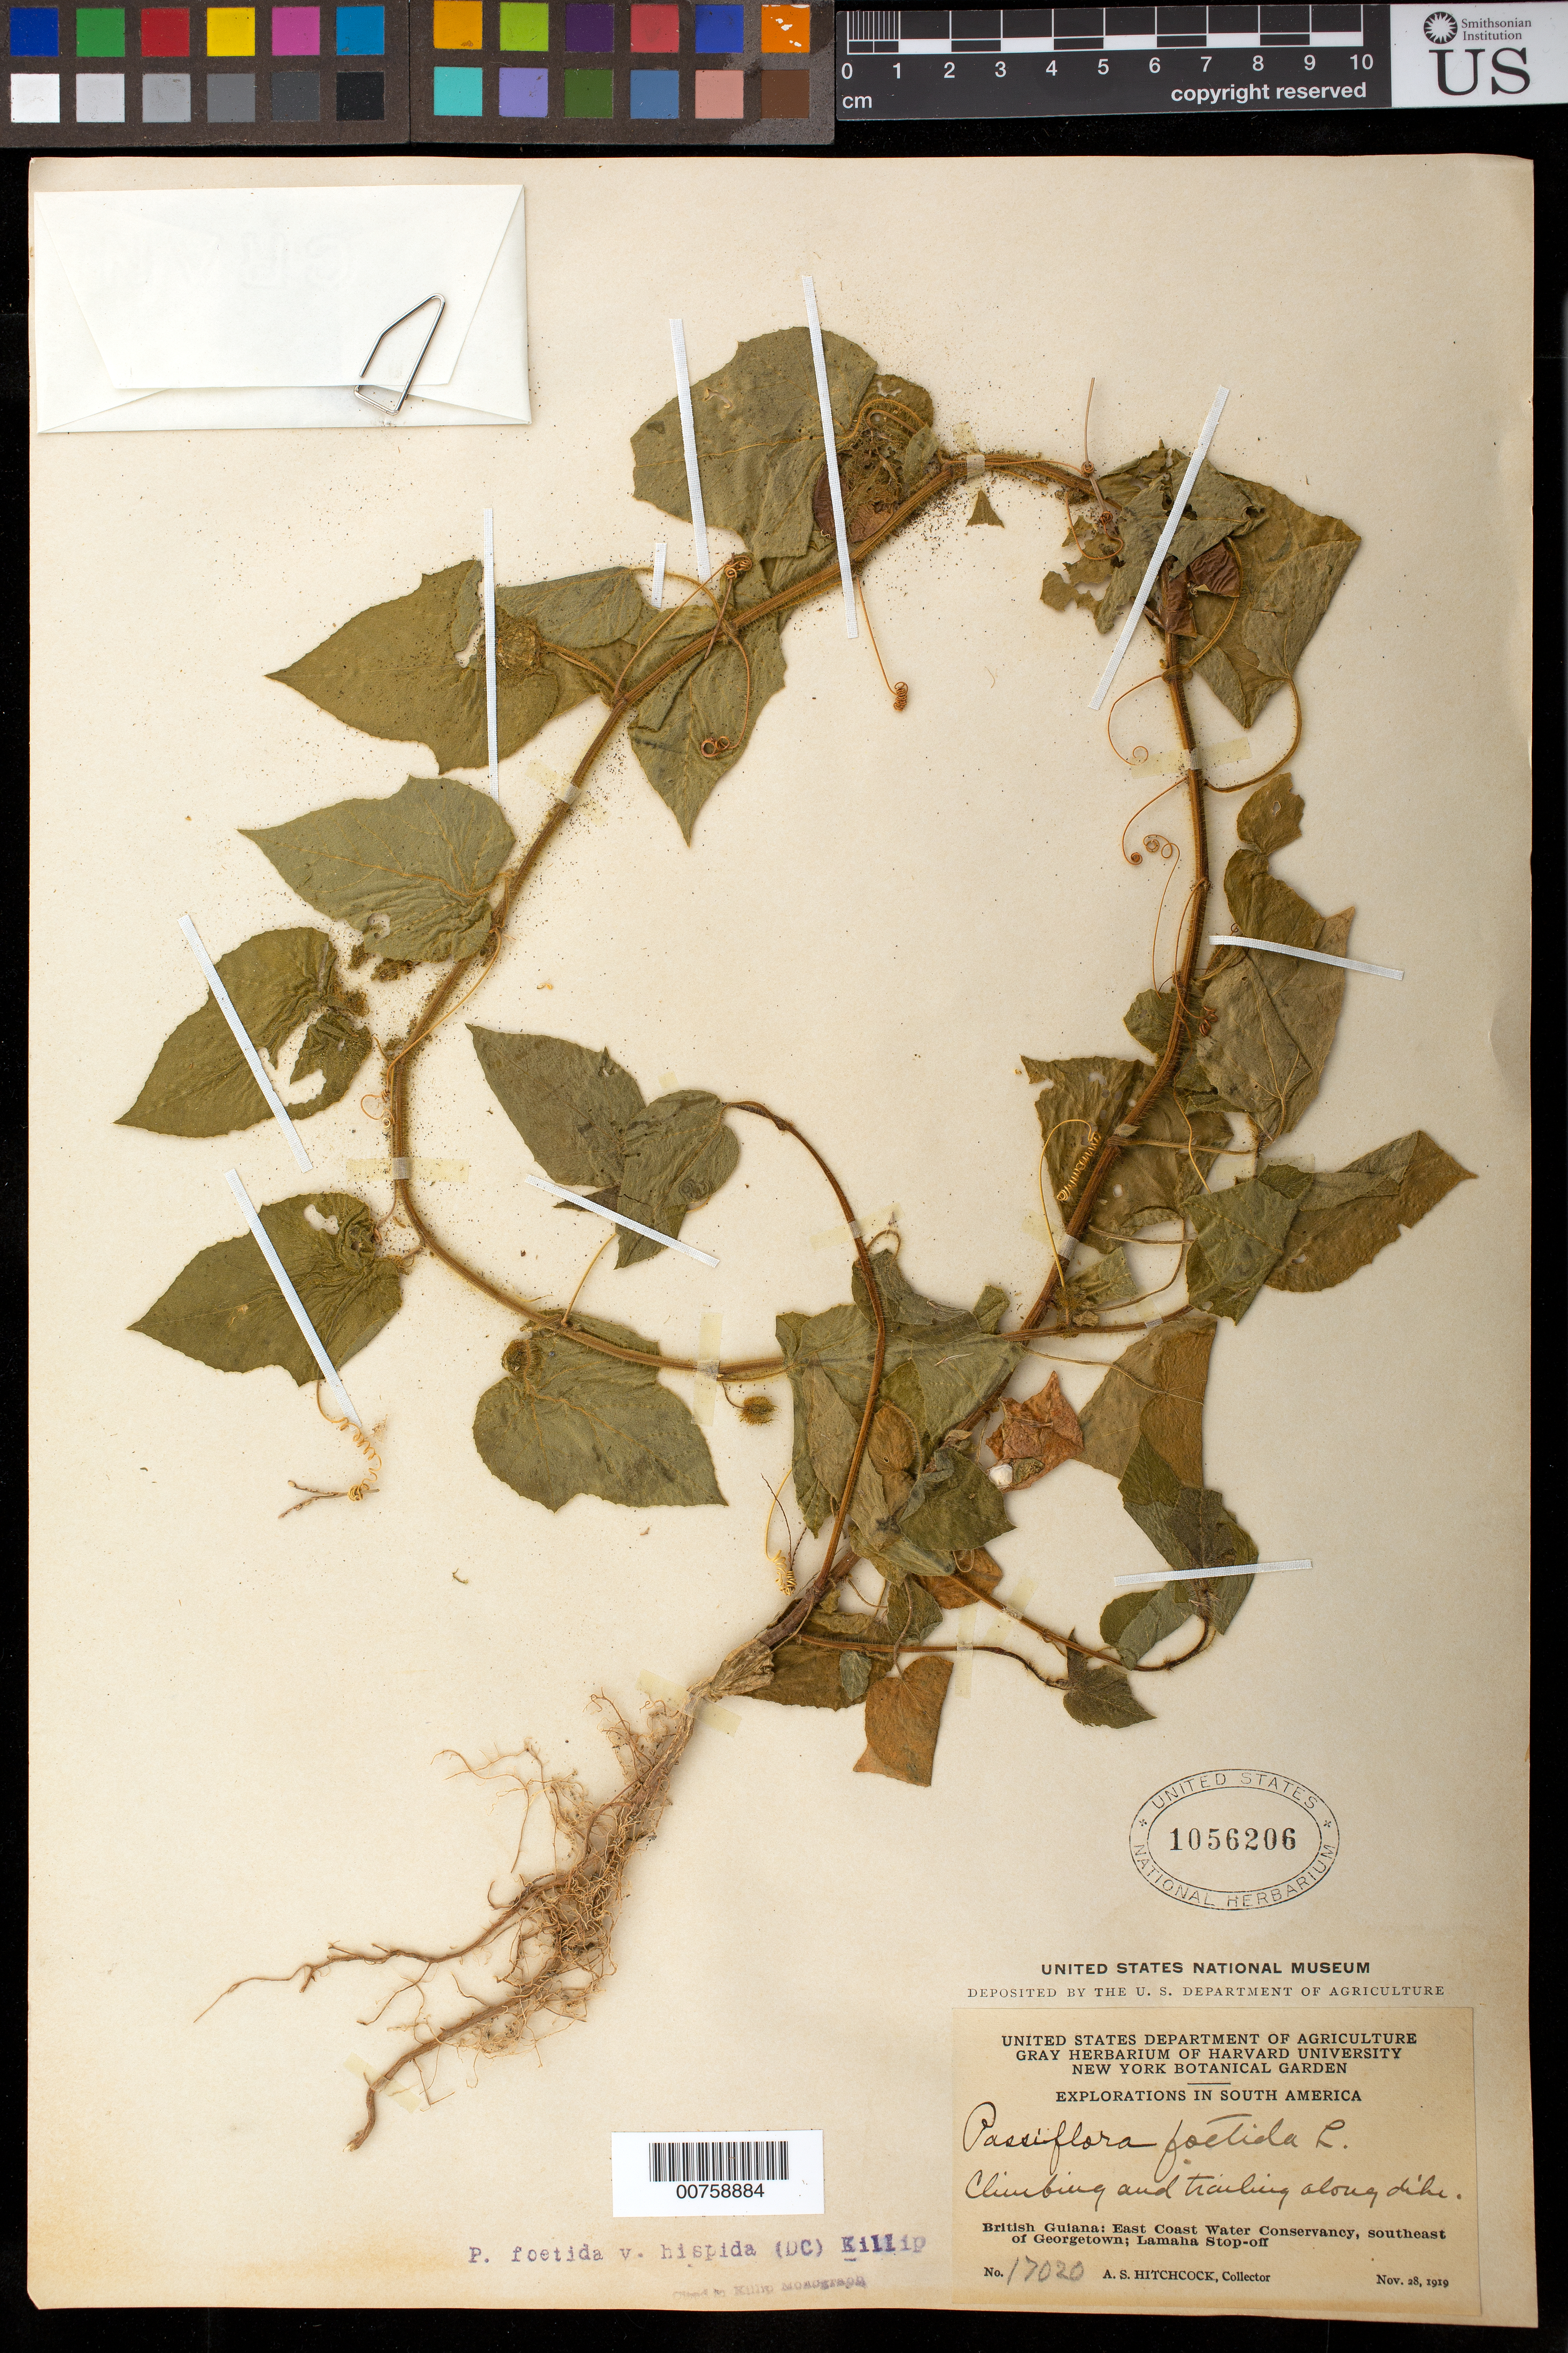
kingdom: Plantae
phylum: Tracheophyta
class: Magnoliopsida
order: Malpighiales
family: Passifloraceae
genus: Passiflora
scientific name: Passiflora foetida var. hispida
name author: (DC. ex Triana & Planch.) Killip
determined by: Killip, Ellsworth P.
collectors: A. S. Hitchcock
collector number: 17020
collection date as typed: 28-Nov-19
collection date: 1919-11-28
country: Guyana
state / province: Demerara-Mahaica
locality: Georgetown, SE of, East Coast Water Conservancy, Lamaha Stop-Off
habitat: Along dike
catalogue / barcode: US 1056206